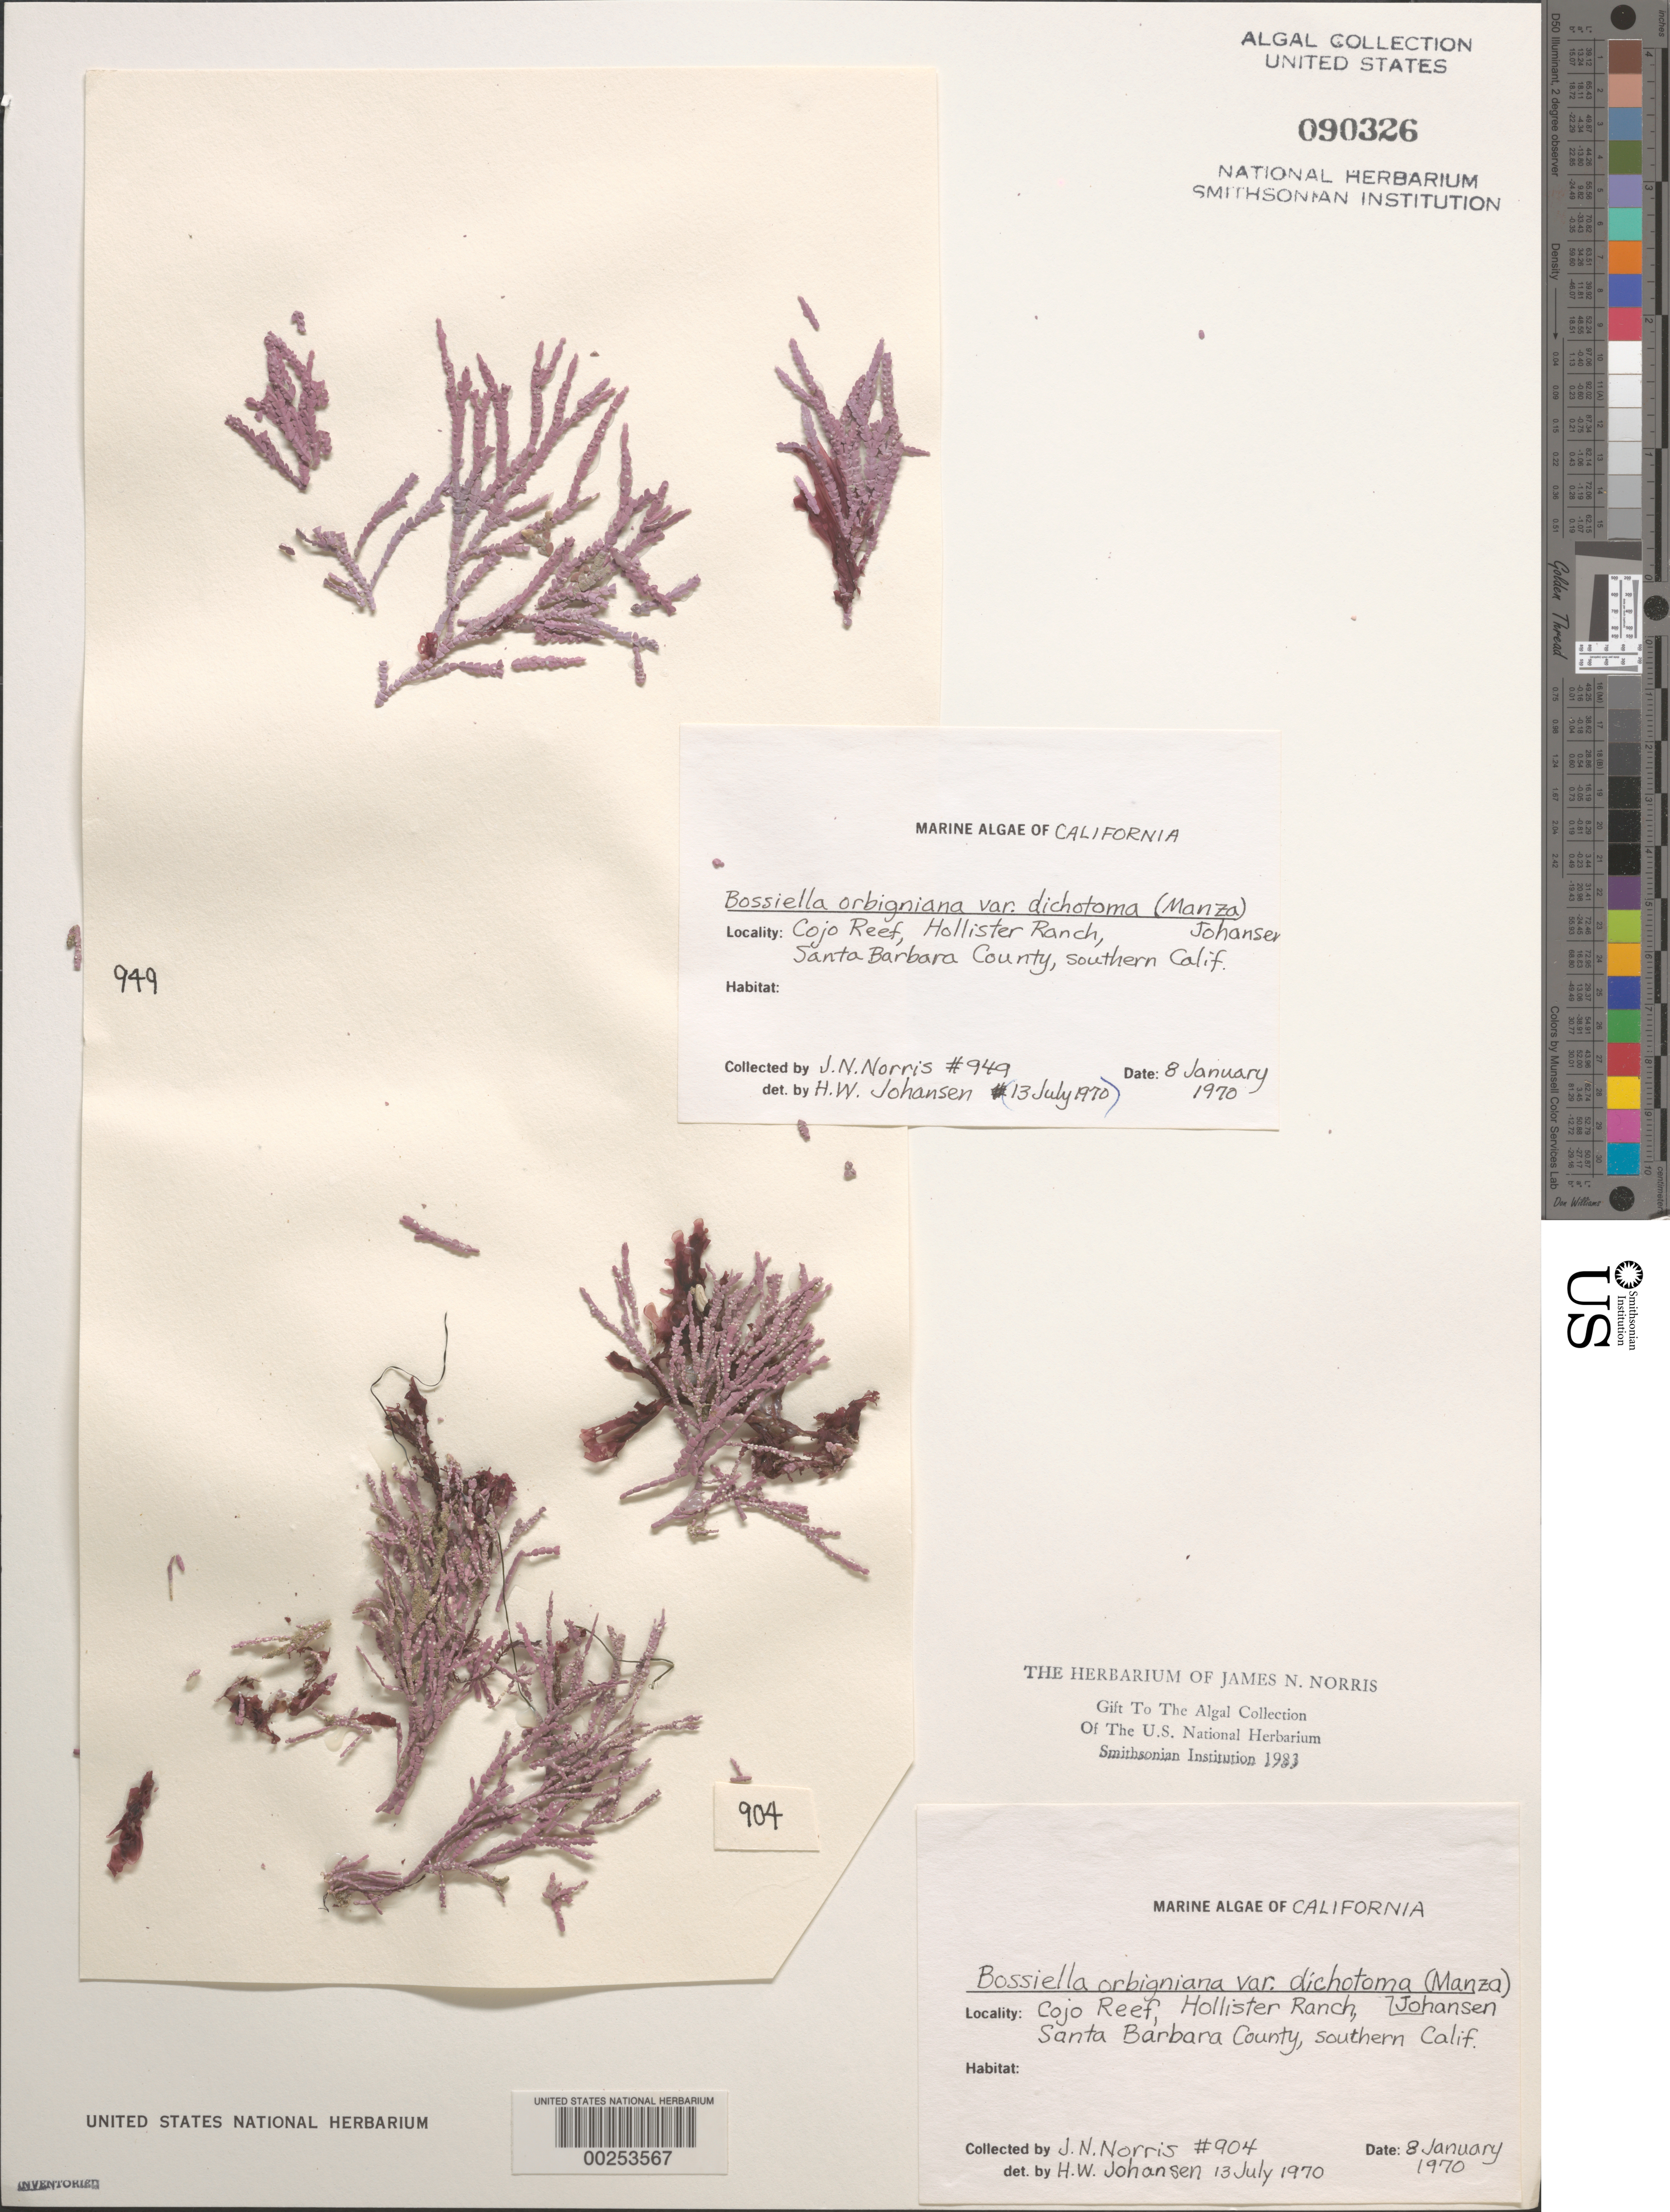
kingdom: Plantae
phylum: Rhodophyta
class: Florideophyceae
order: Corallinales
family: Corallinaceae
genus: Bossiella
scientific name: Bossiella orbigniana var. dichotoma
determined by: Johansen, H. W.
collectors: J. N. Norris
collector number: JN-904 & JN-949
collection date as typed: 08 Jan 1970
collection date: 1970-01-08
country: United States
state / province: California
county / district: Santa Barbara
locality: Cojo Reef, Hollister Ranch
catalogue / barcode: US 90326